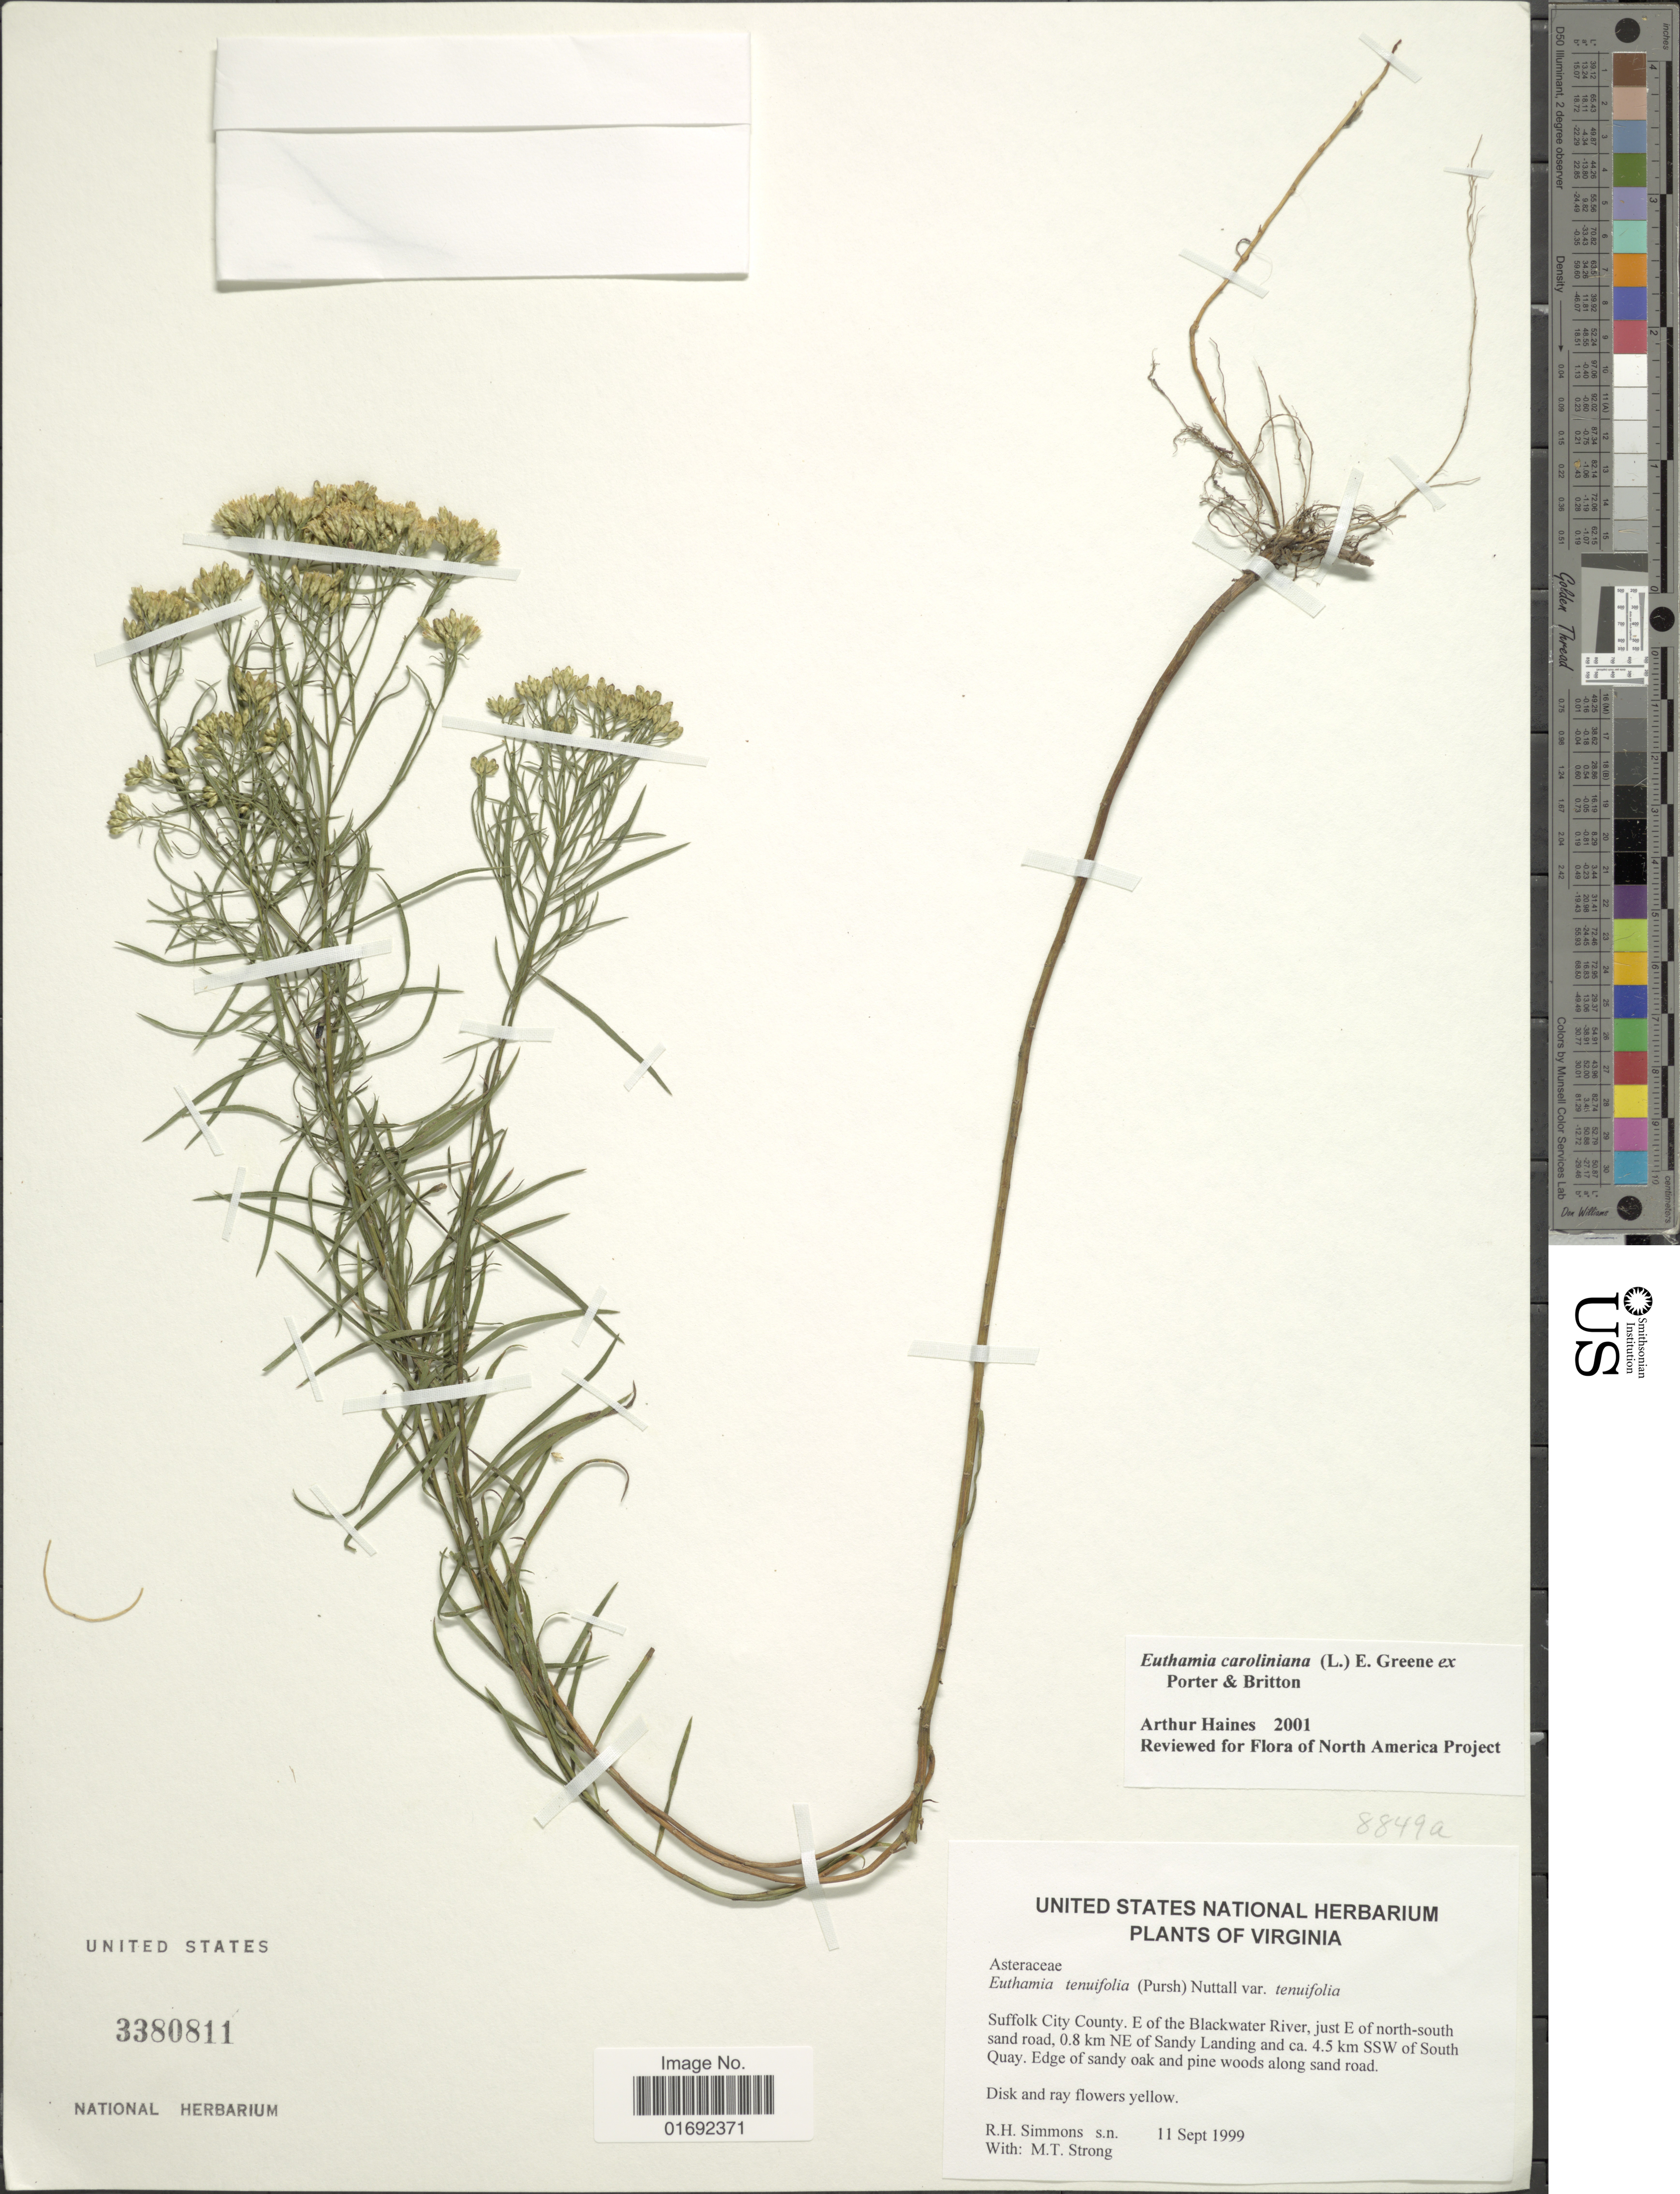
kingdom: Plantae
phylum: Tracheophyta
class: Magnoliopsida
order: Asterales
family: Asteraceae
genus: Euthamia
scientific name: Euthamia caroliniana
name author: (L.) Greene ex Porter & Britton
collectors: R. H. Simmons & M. T. Strong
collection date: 1999-09-11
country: United States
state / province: Virginia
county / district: City of Suffolk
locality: Suffolk City County, E of the Blackwater River, just E of north-south sand road, 0.8 km NE of Sandy Landing and ca 4.5 km SSW of South Quay. Edge of sandy oak and pine woods along sand road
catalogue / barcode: US 3380811